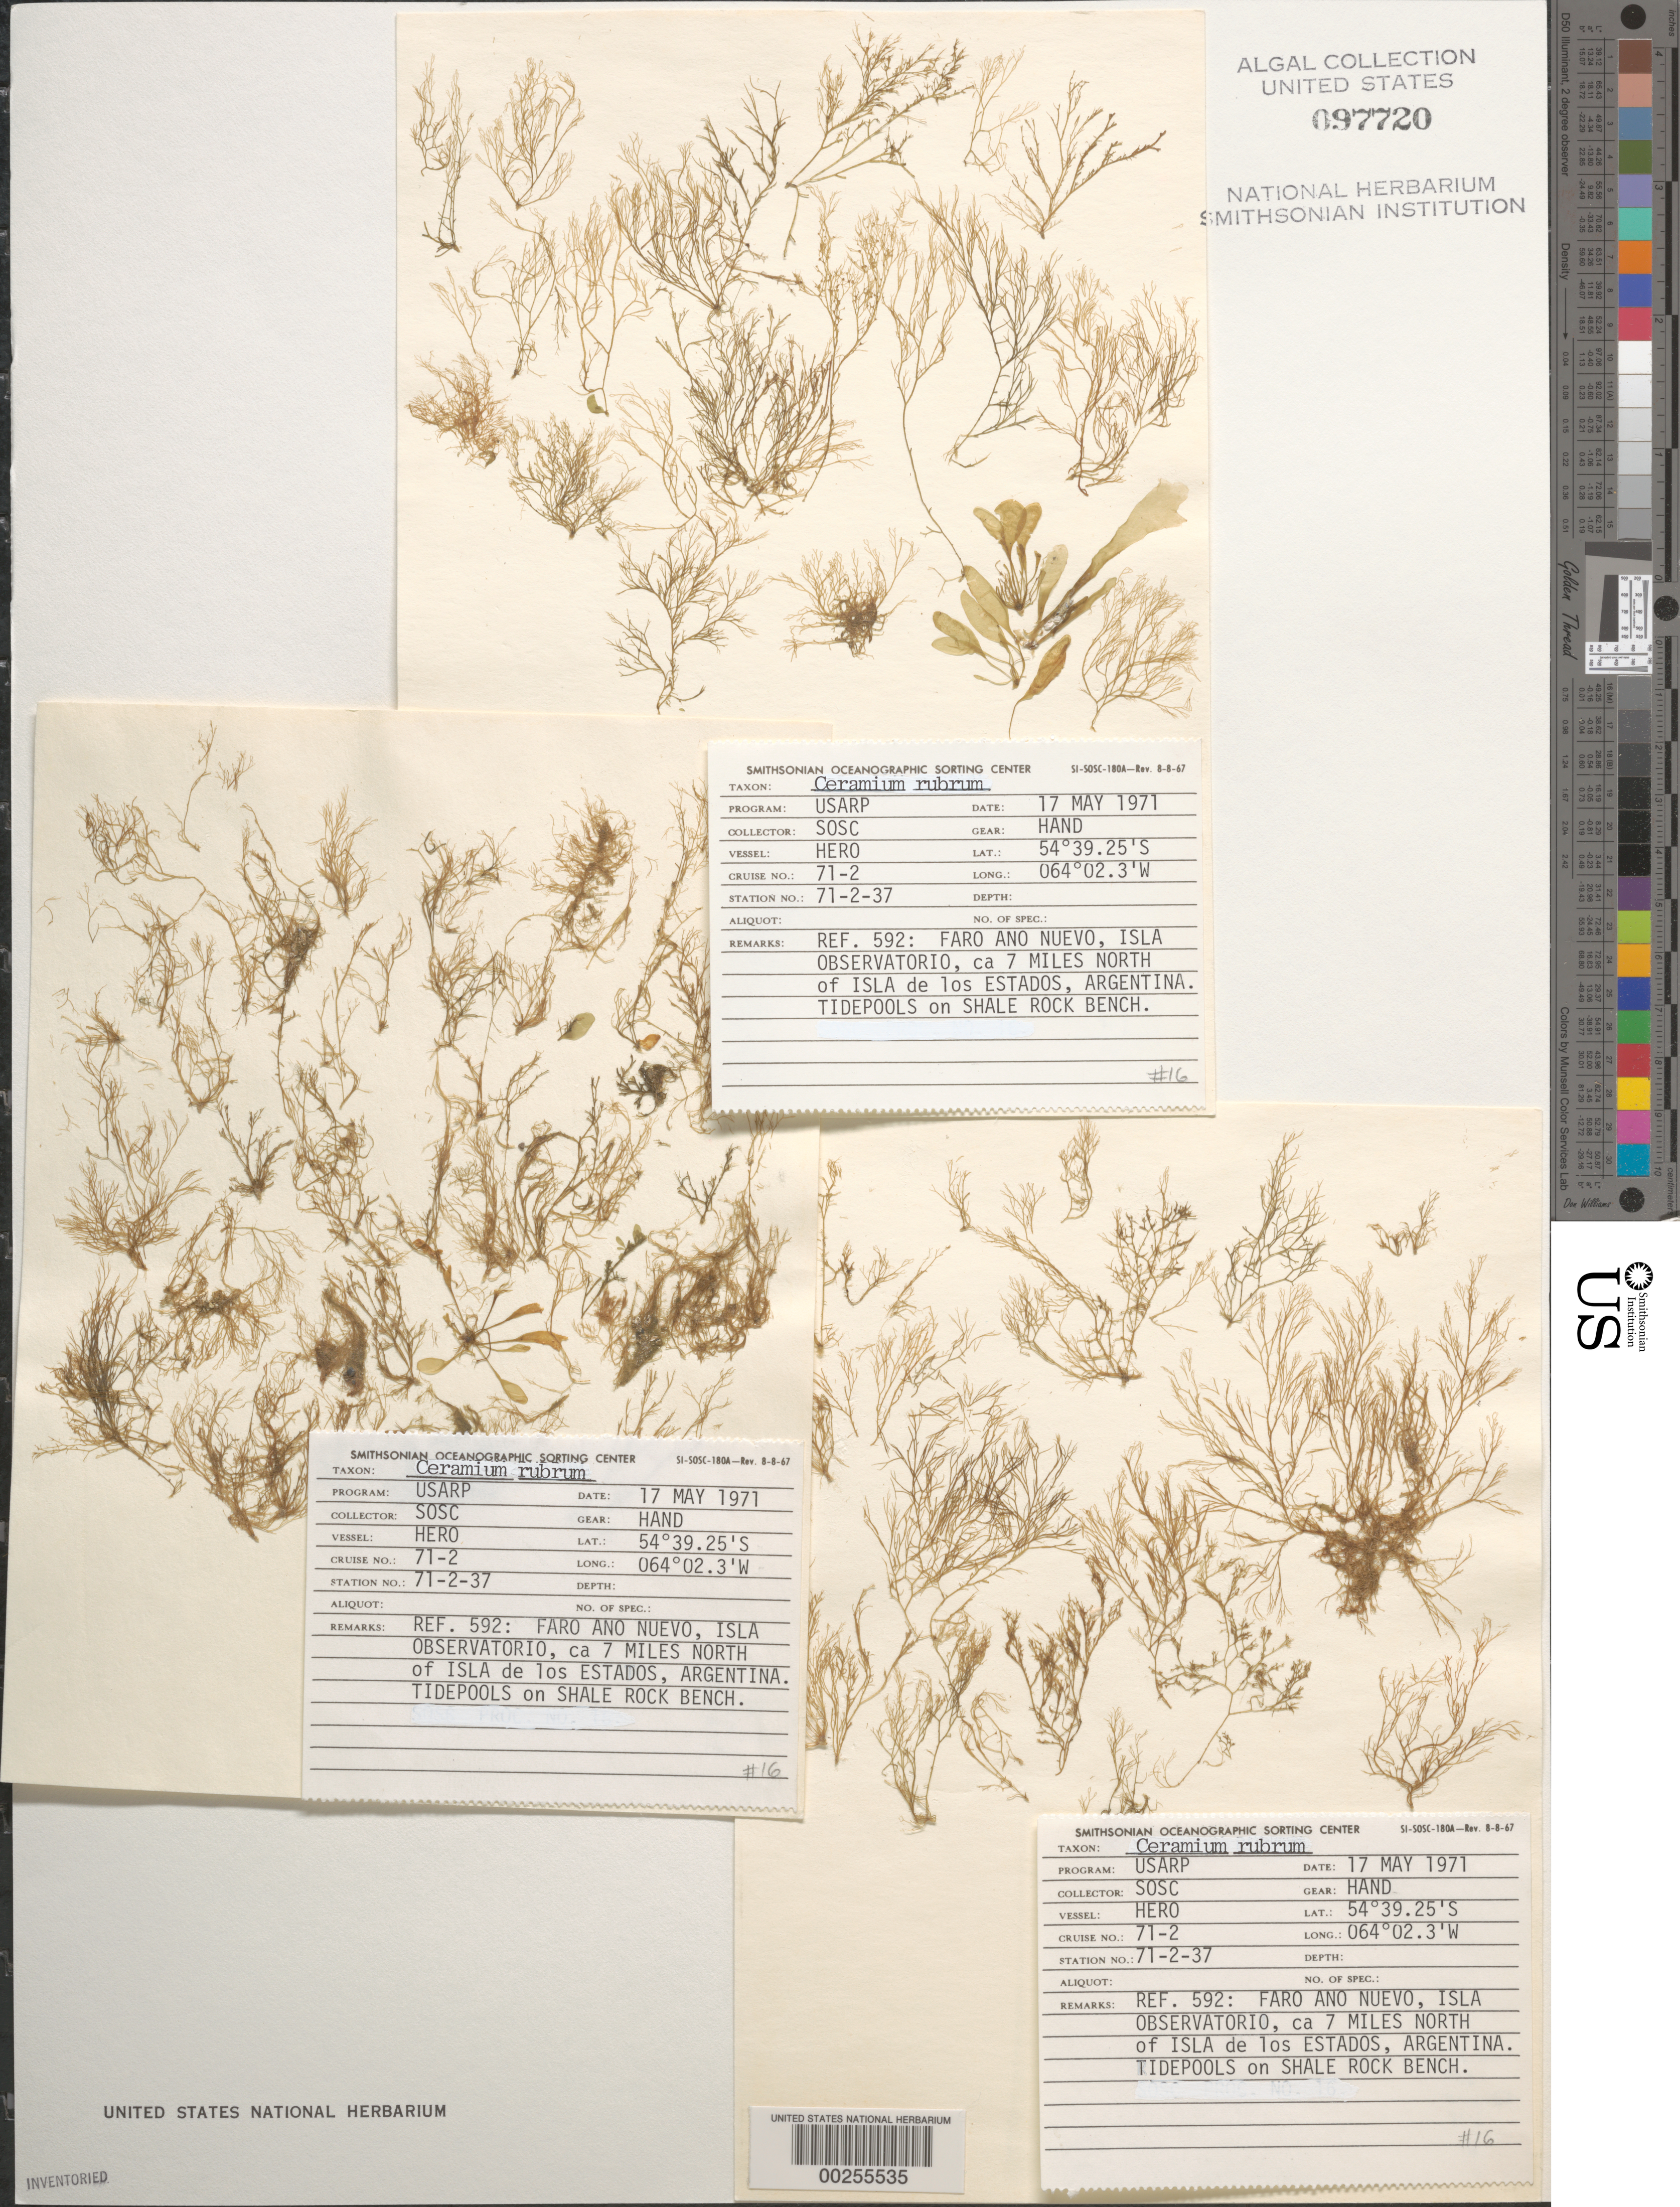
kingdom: Plantae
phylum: Rhodophyta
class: Florideophyceae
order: Ceramiales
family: Ceramiaceae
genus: Ceramium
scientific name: Ceramium rubrum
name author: C. Agardh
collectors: SOSC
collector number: Station 71-2-37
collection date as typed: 17 May 1971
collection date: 1971-05-17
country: Argentina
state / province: Tierra del Fuego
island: Isla Observatorio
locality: Faro Ano Nuevo, ca. 7 miles north of Isla de los Estados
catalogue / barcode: US 97720